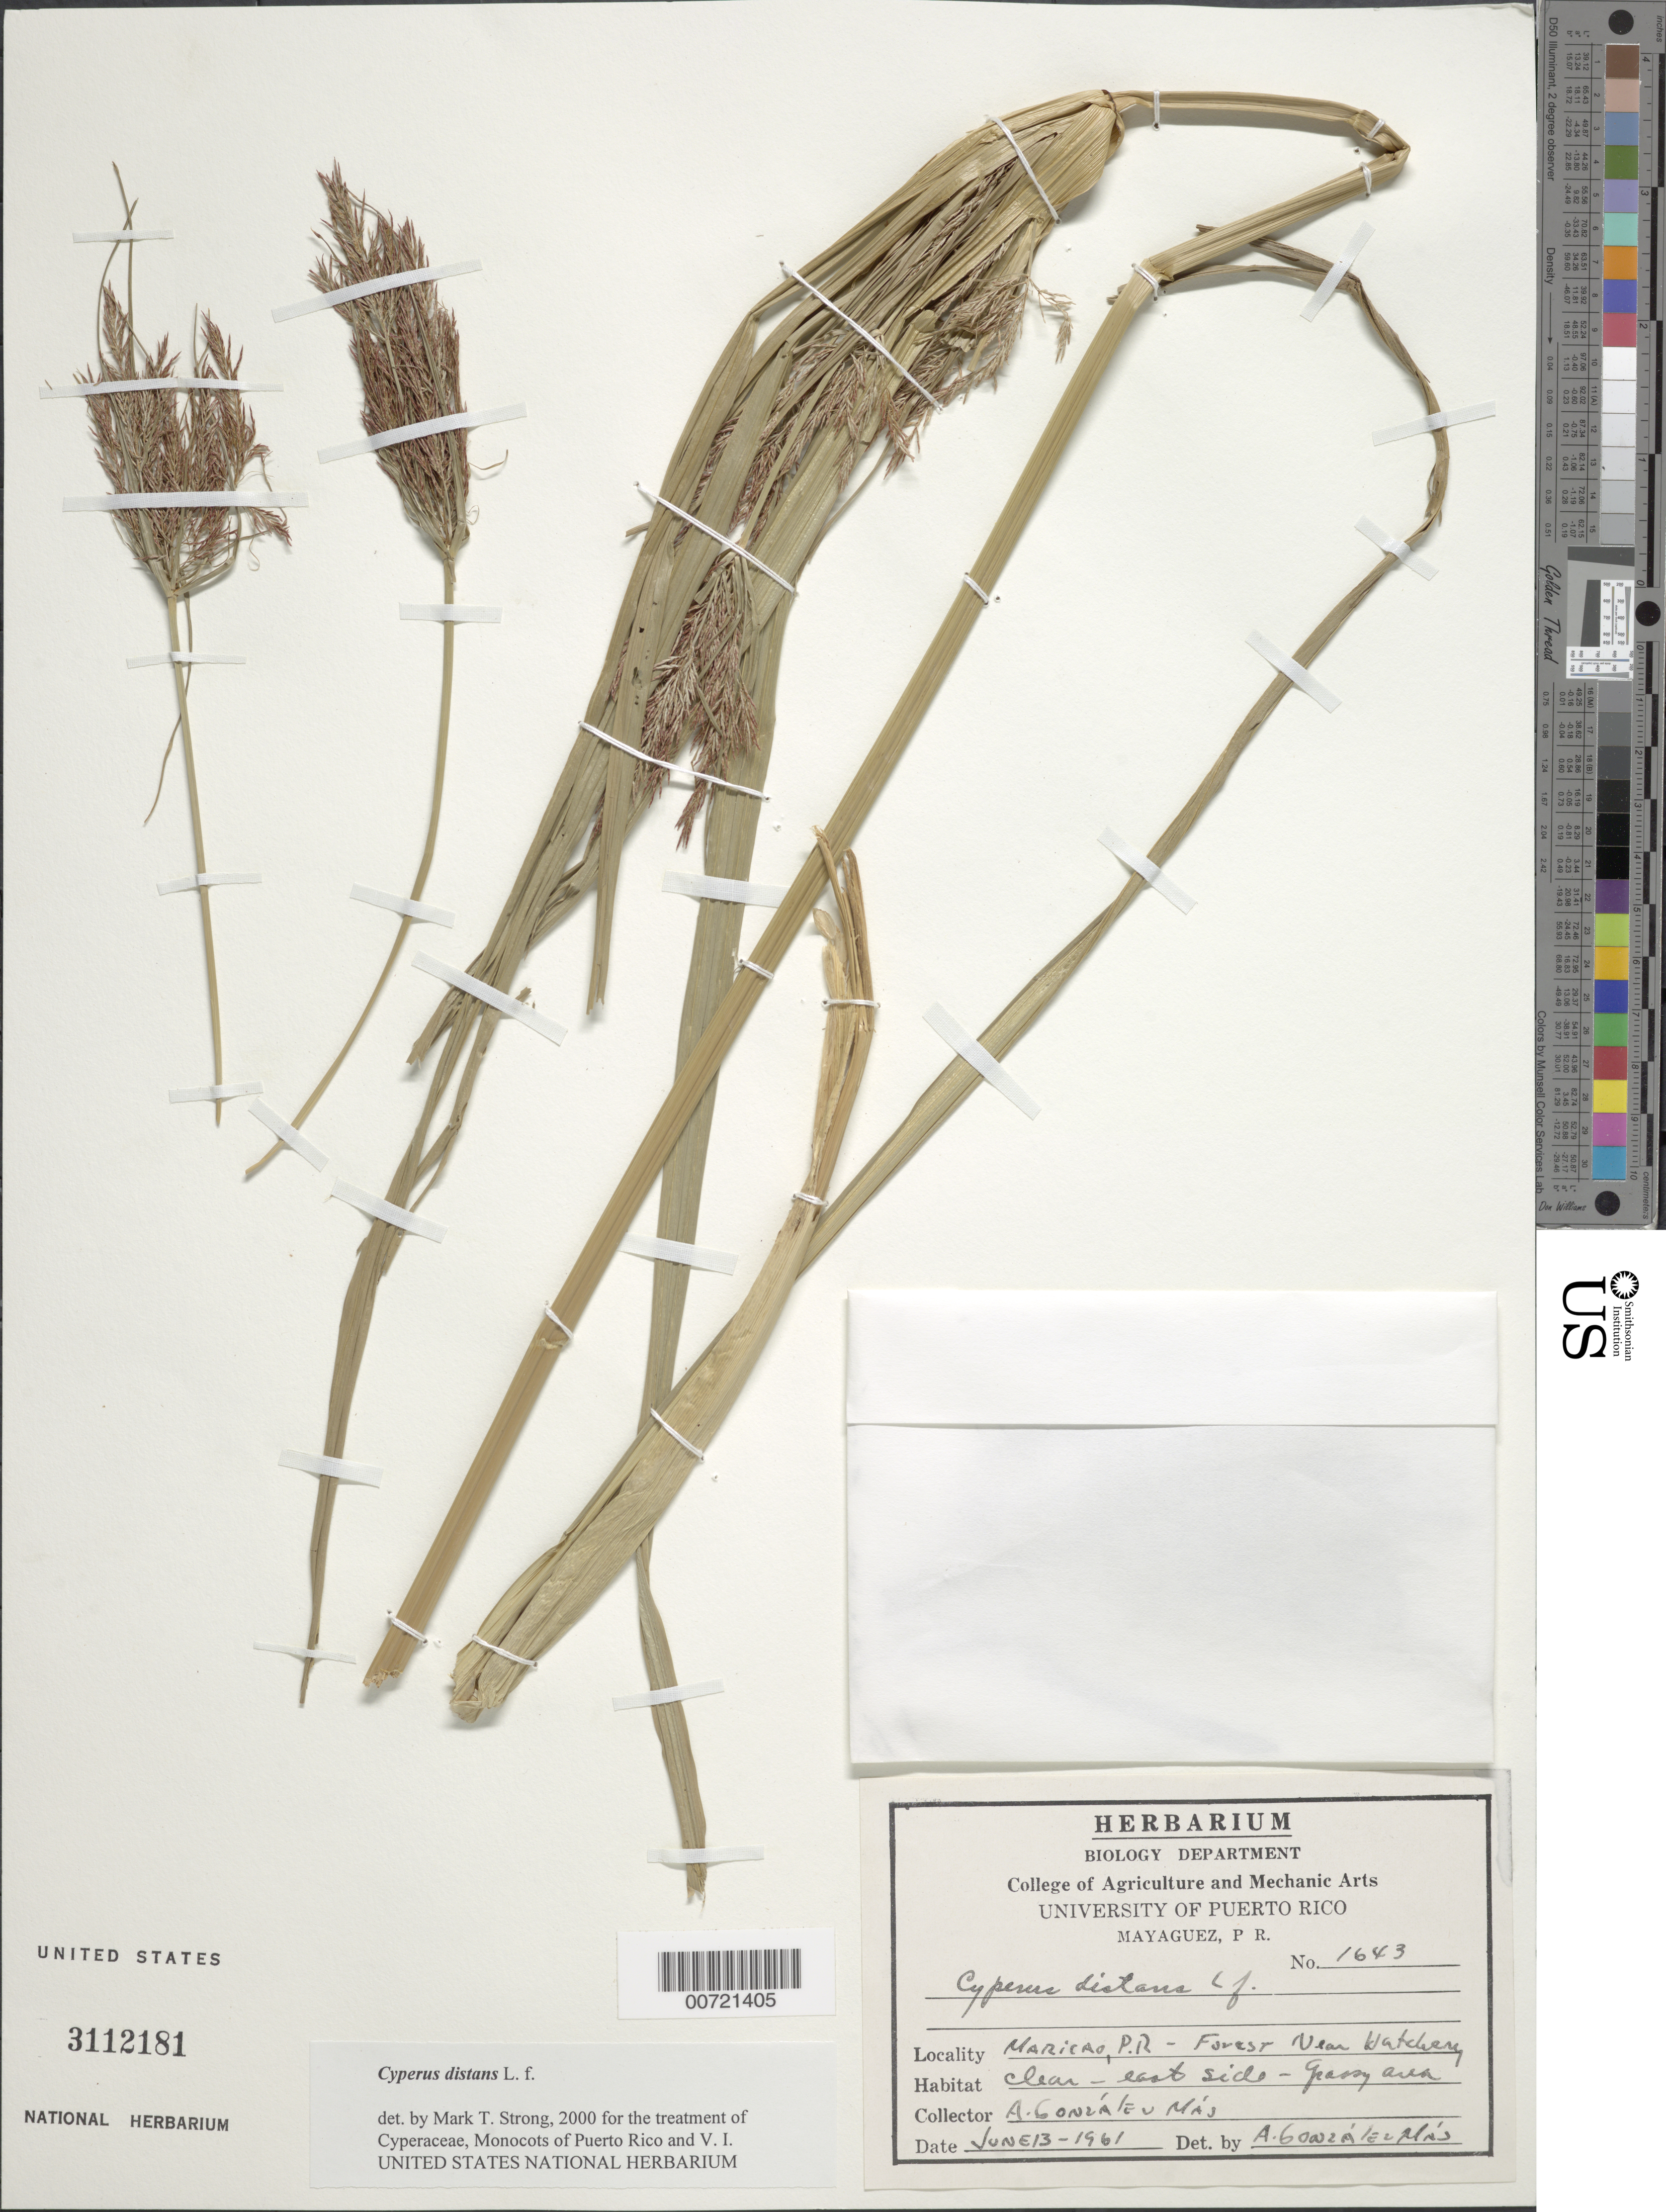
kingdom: Plantae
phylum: Tracheophyta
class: Liliopsida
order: Poales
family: Cyperaceae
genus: Cyperus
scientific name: Cyperus distans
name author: L. f.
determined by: Strong, M. T., (US), Smithsonian Institution - National Museum of Natural History (UNITED STATES)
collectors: A. González Más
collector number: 1643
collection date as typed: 13 Jun 1961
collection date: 1961-06-13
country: Puerto Rico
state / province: Maricao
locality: Maricao: Maricao Forest near Hatchery.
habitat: Grassy area.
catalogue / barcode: US 3112181